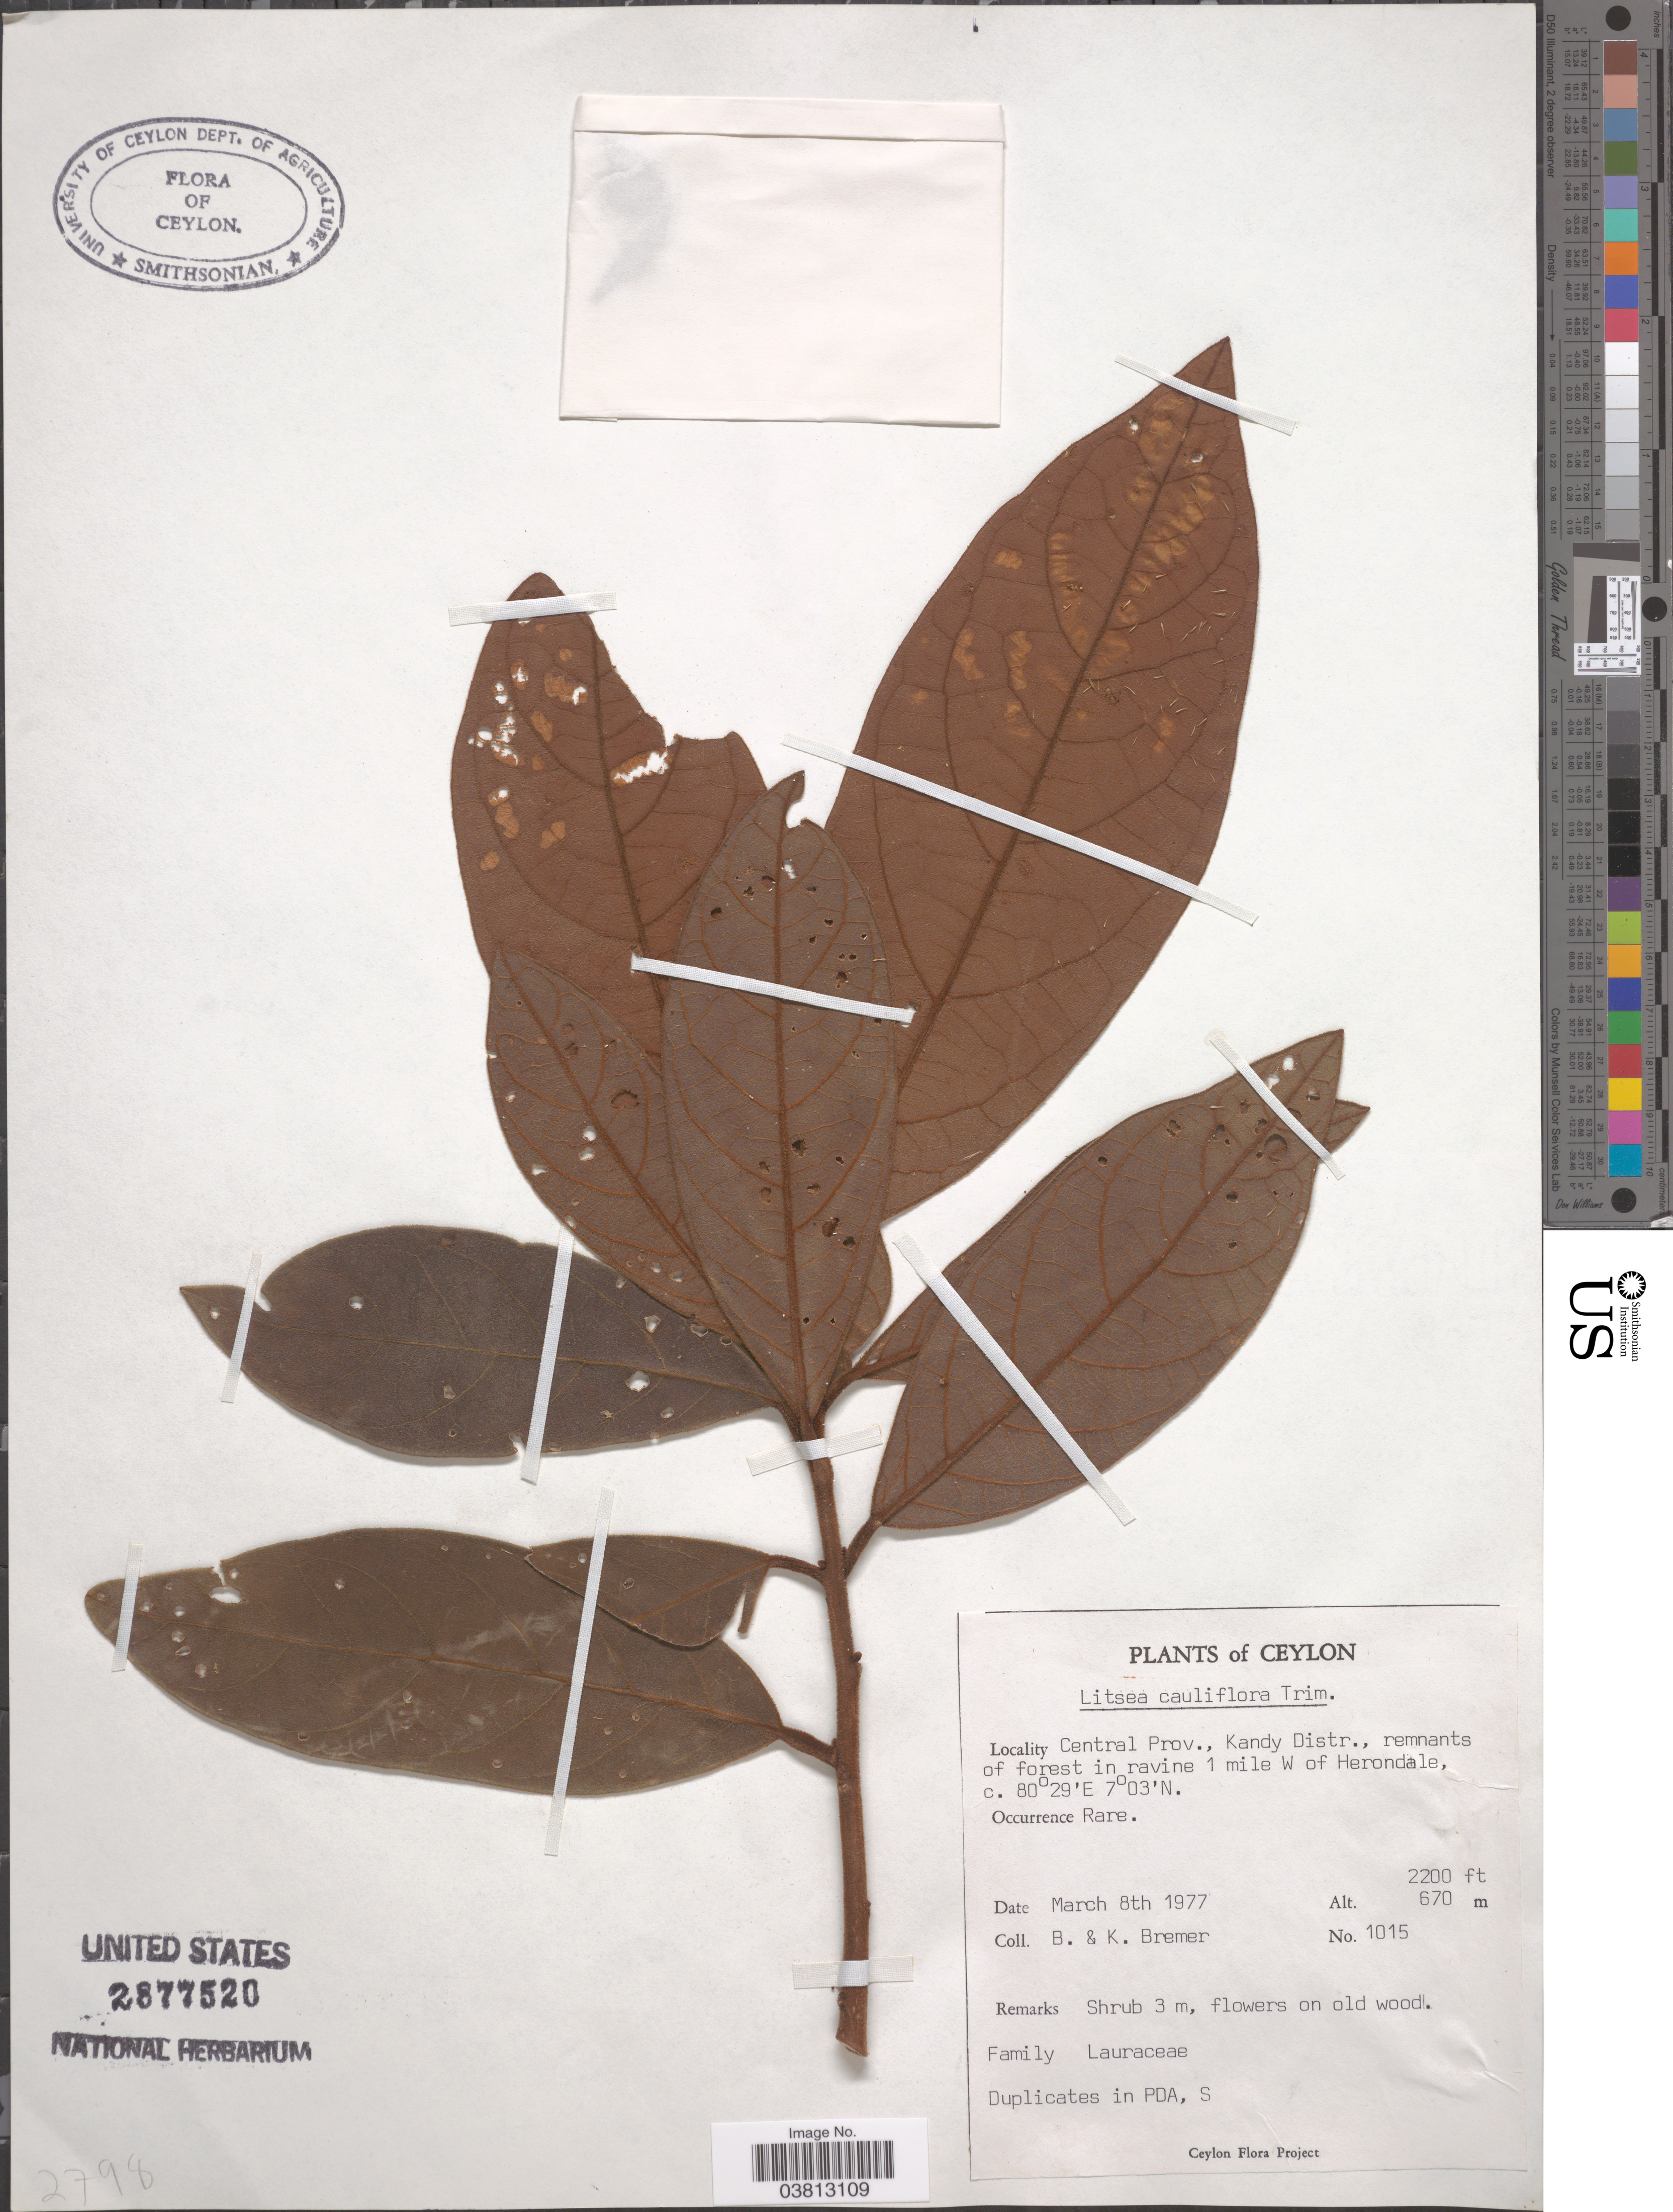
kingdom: Plantae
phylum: Tracheophyta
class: Magnoliopsida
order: Laurales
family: Lauraceae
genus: Litsea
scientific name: Litsea cauliflora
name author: Stapf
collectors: B. Bremer & K. Bremer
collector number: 1015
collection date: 1977-03-08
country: Sri Lanka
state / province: Central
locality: Ceylon. Kandy Distr., remnants of forest in ravine 1 mile W of Herondale.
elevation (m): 671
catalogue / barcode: US 2877520